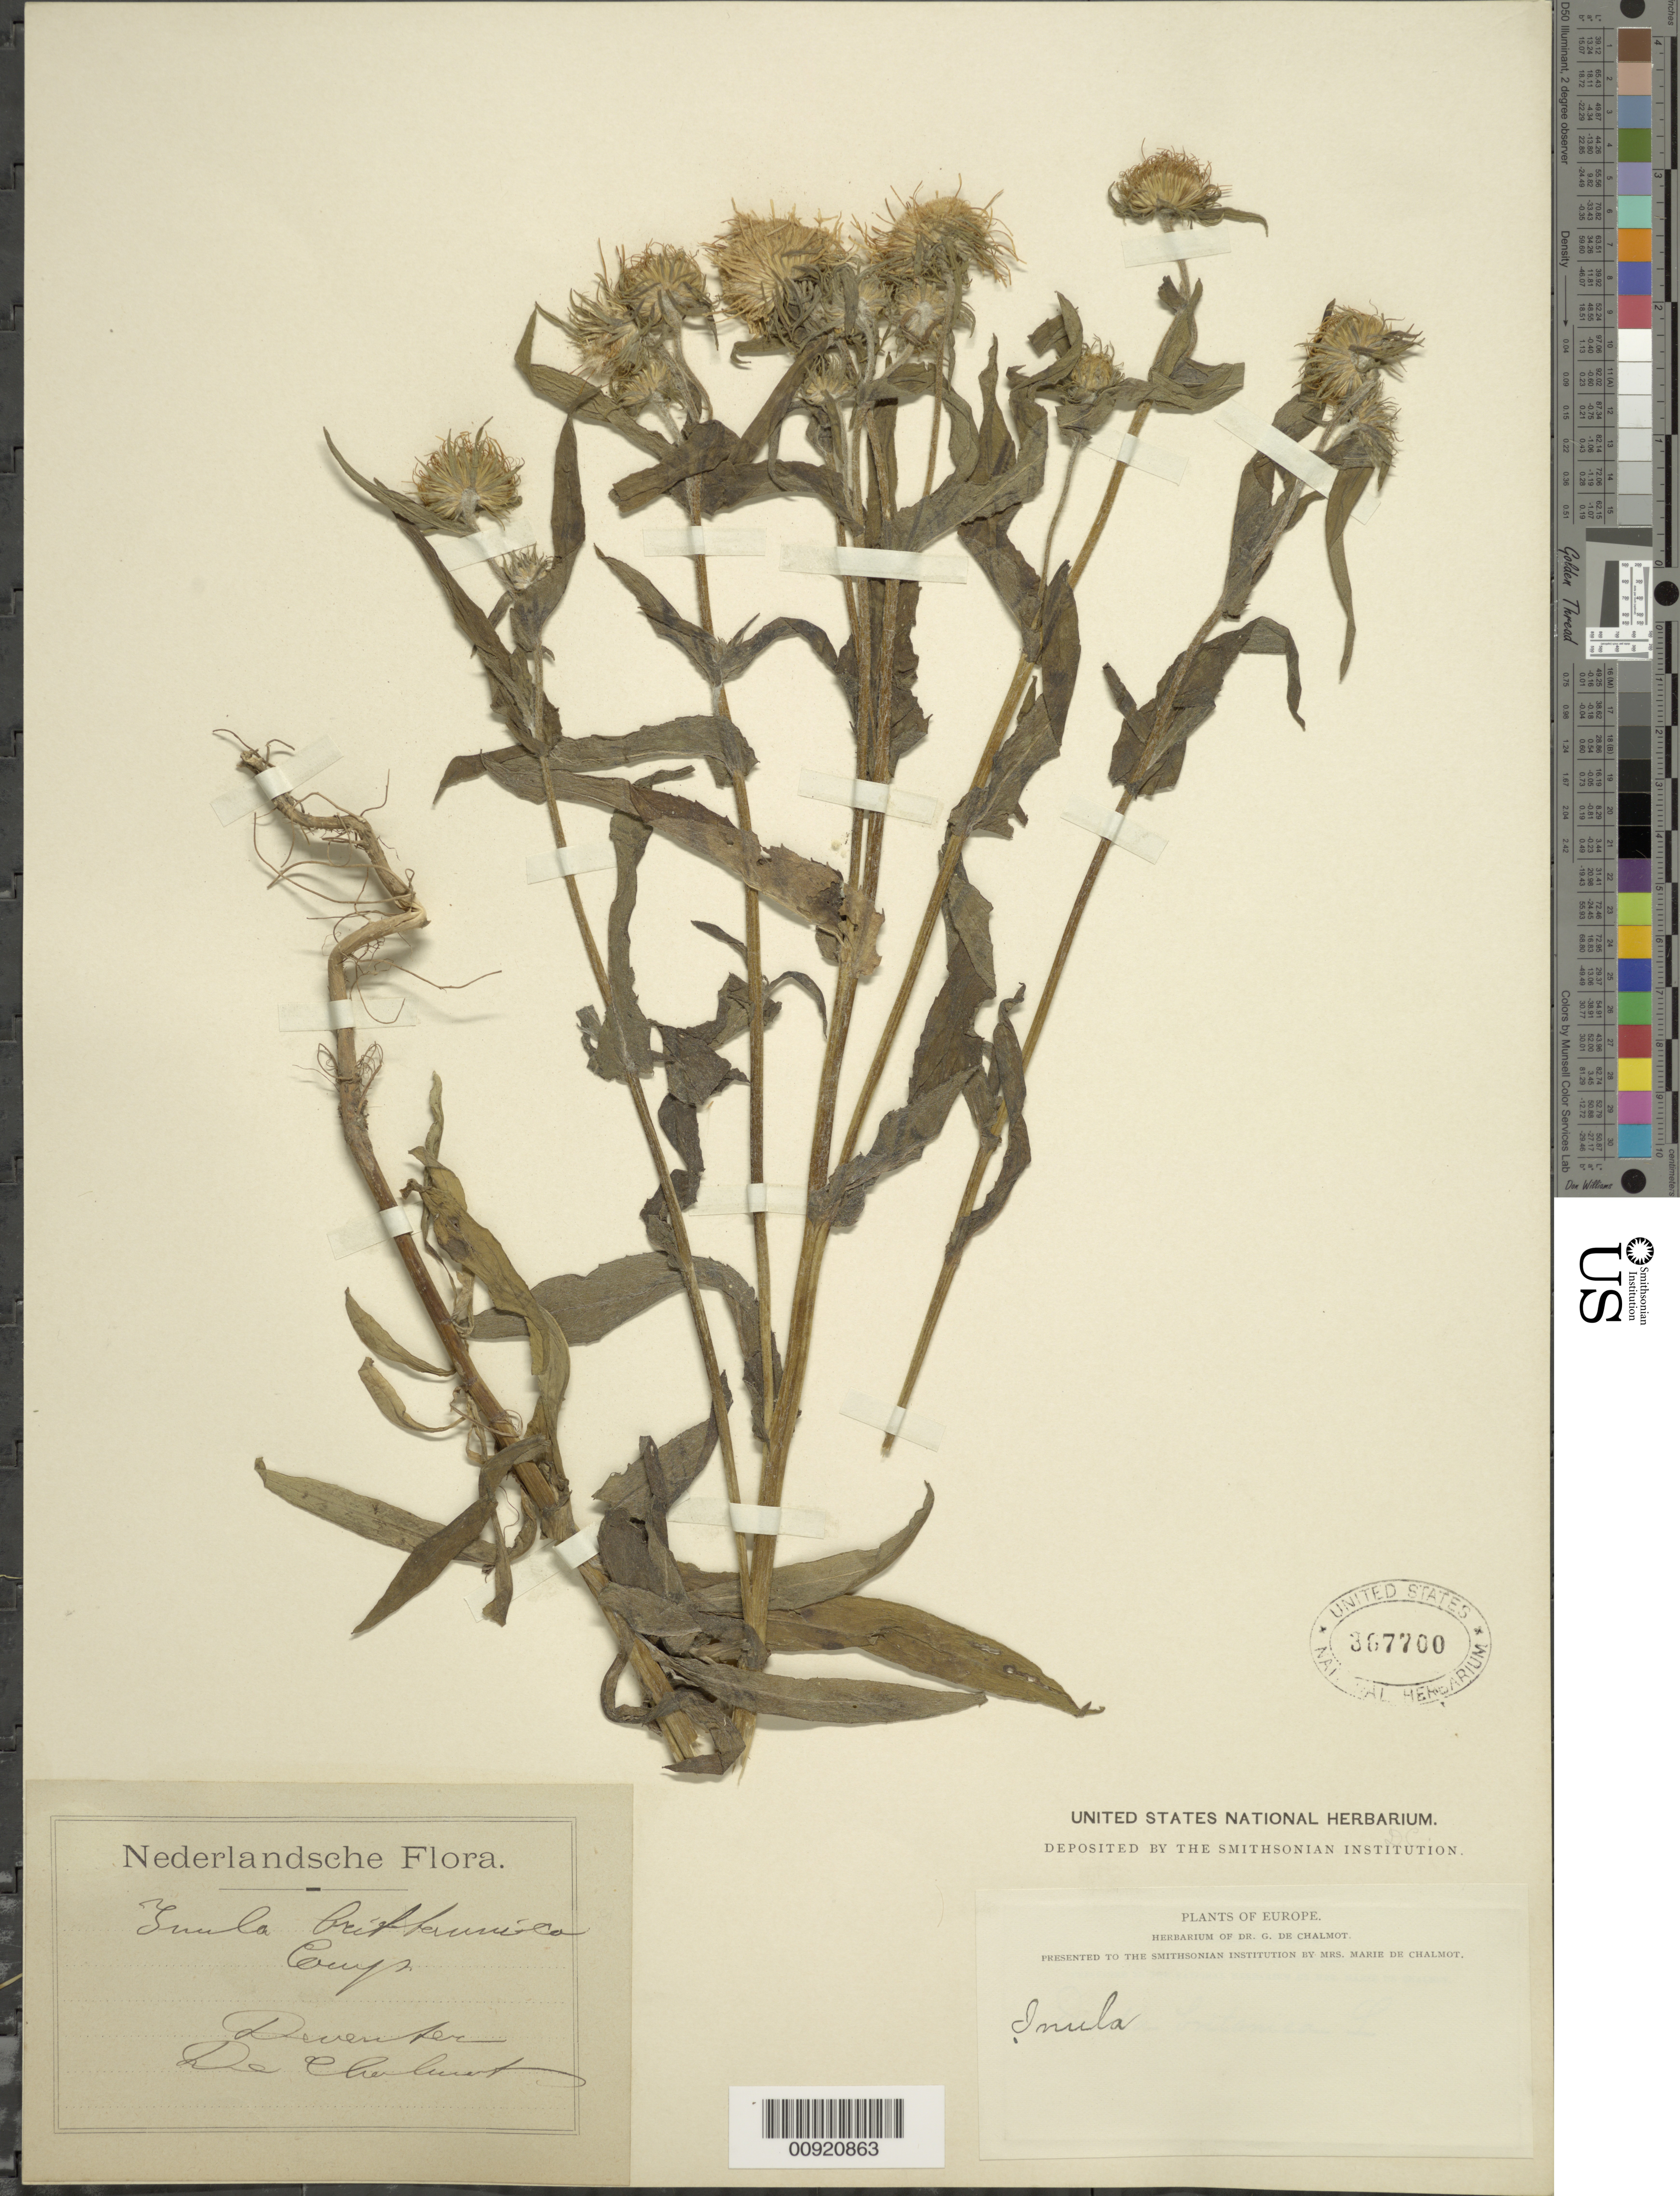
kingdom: Plantae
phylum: Tracheophyta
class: Magnoliopsida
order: Asterales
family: Asteraceae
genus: Inula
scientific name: Inula britannica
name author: L.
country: Netherlands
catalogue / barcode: US 367700